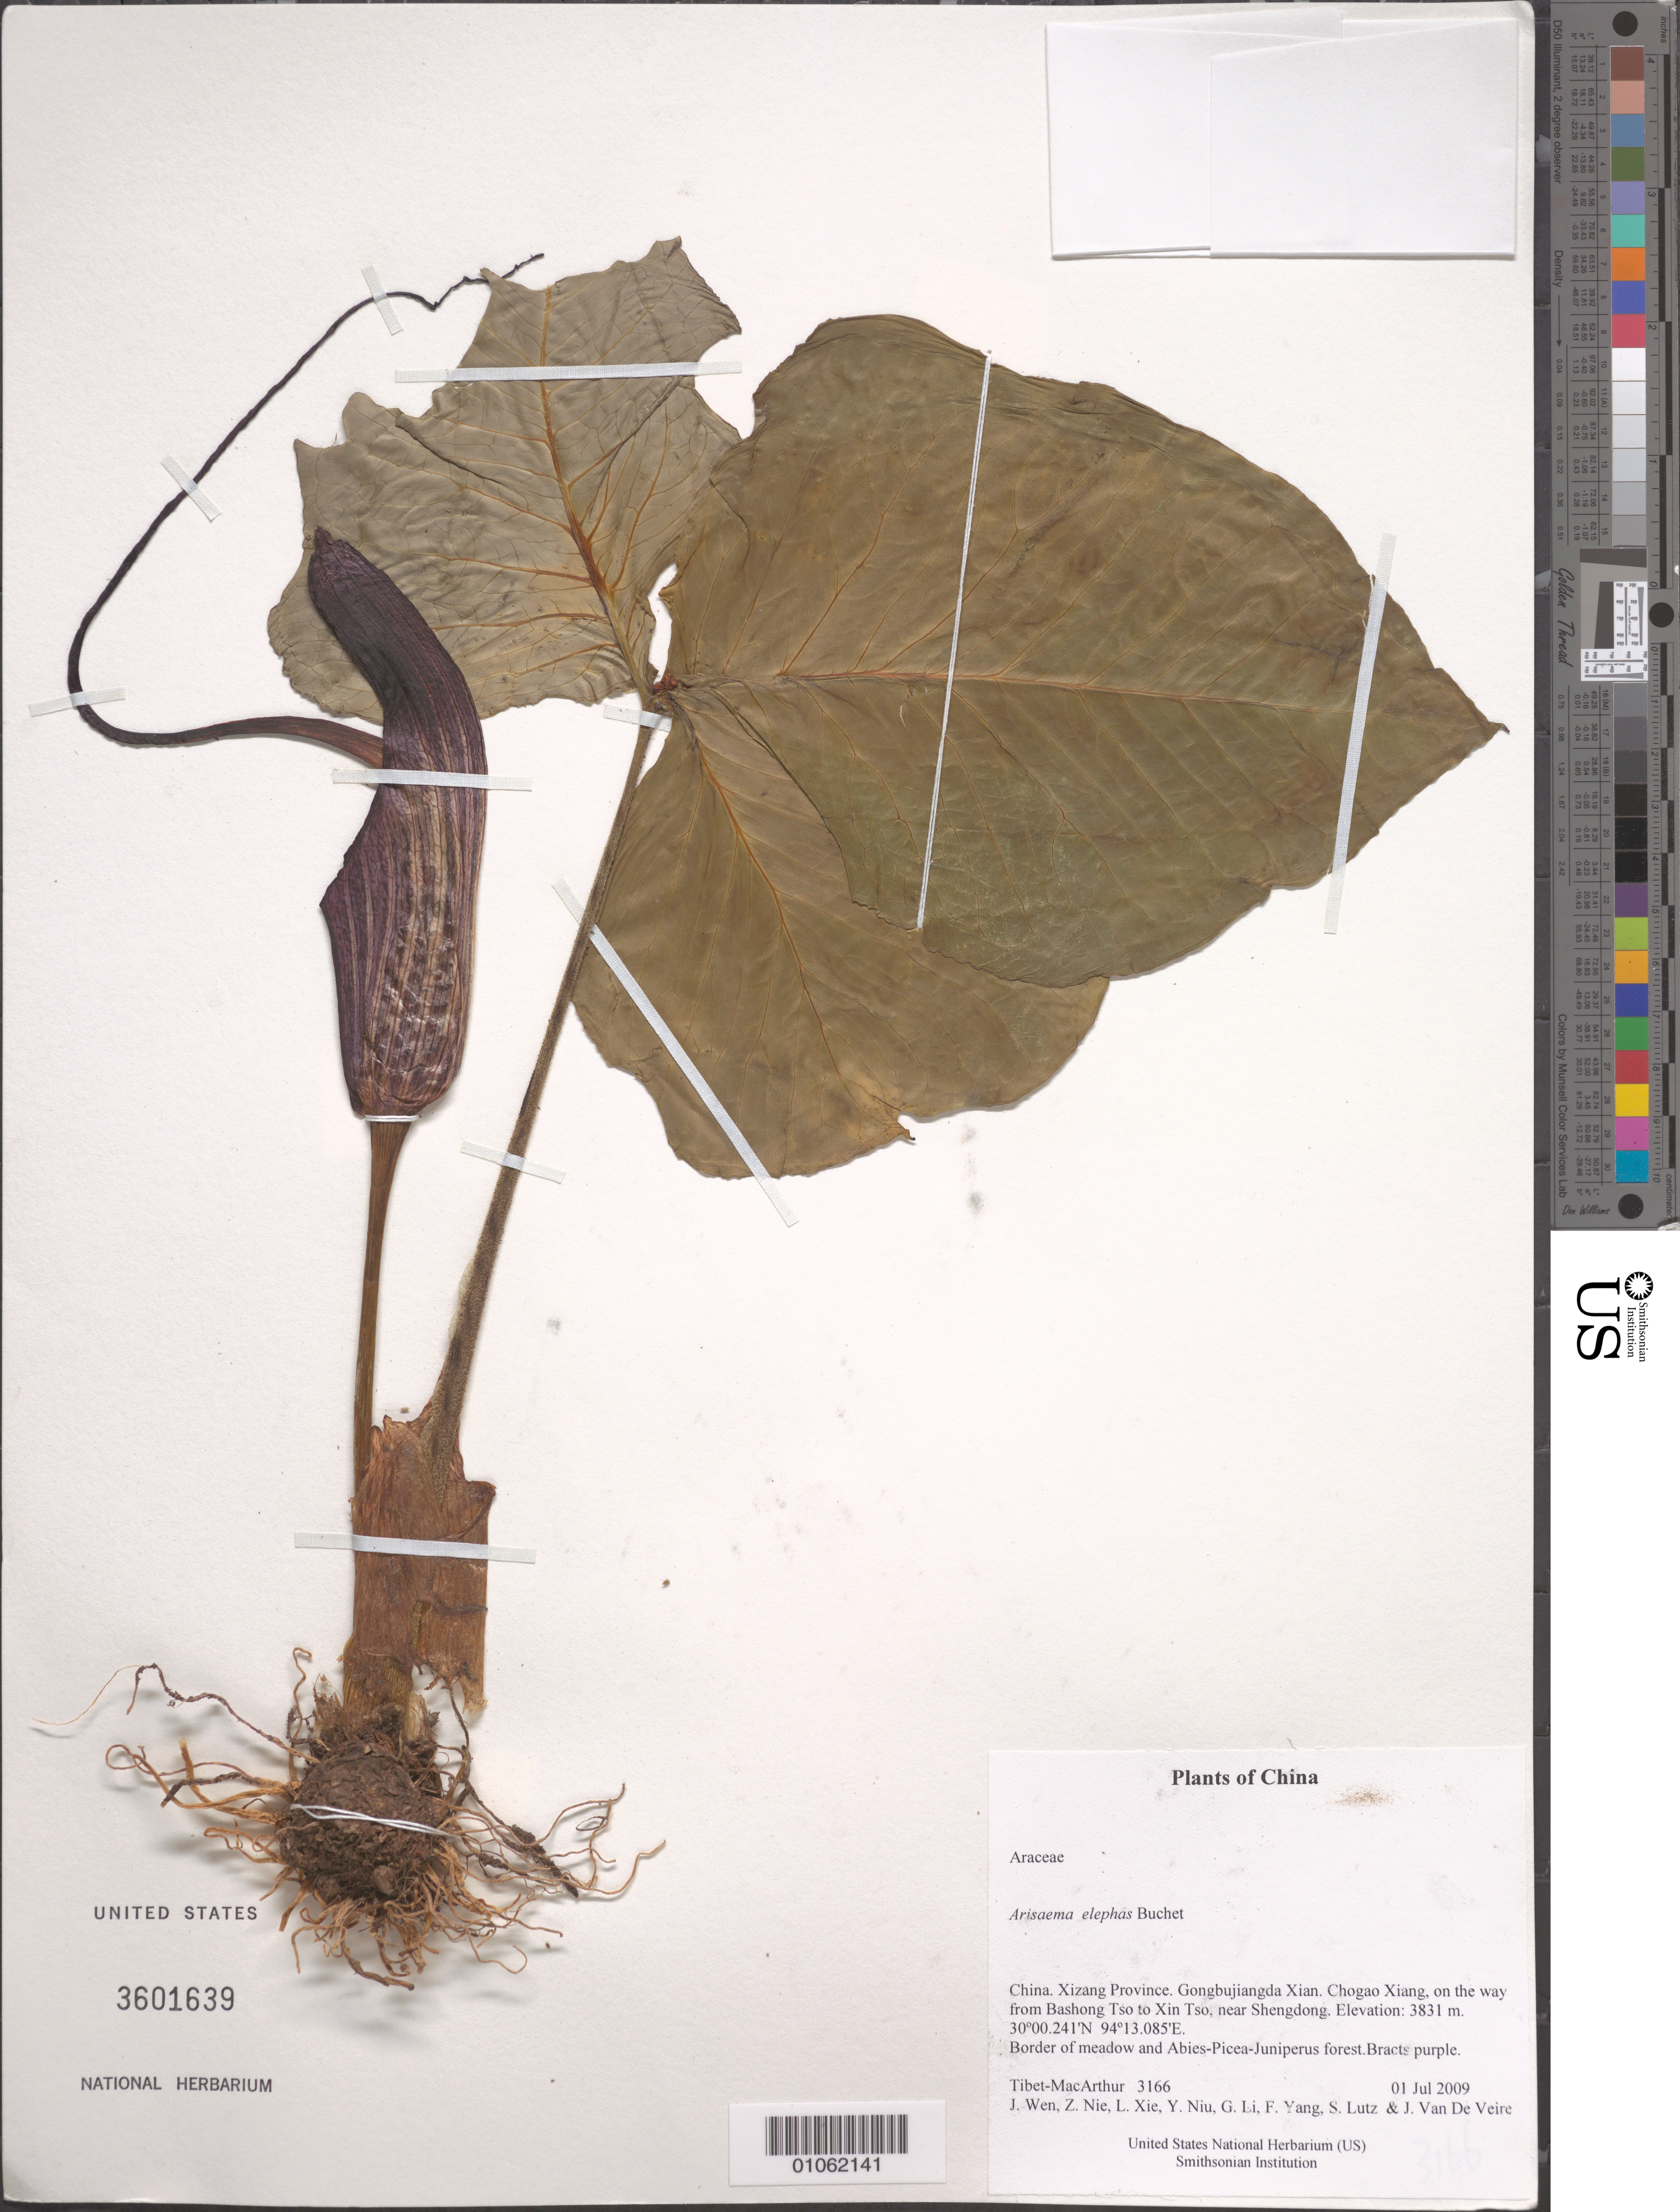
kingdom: Plantae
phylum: Tracheophyta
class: Liliopsida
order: Alismatales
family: Araceae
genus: Arisaema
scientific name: Arisaema elephas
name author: Buchet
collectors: Tibet-MacArthur, J. Wen, Z. Nie, L. Xie, Y. Niu, G. Li, F. Yang, S. Lutz & J. Van De Veire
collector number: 3166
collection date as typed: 01 Jul 2009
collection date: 2009-07-01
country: China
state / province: Xizang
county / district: Gongbujiangda Xian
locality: Chogao Xiang, on the way from Bashong Tso to Xin Tso, near Shengdong.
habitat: Border of meadow and Abies-Picea-Juniperus forest.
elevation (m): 3831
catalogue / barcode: US 3601639